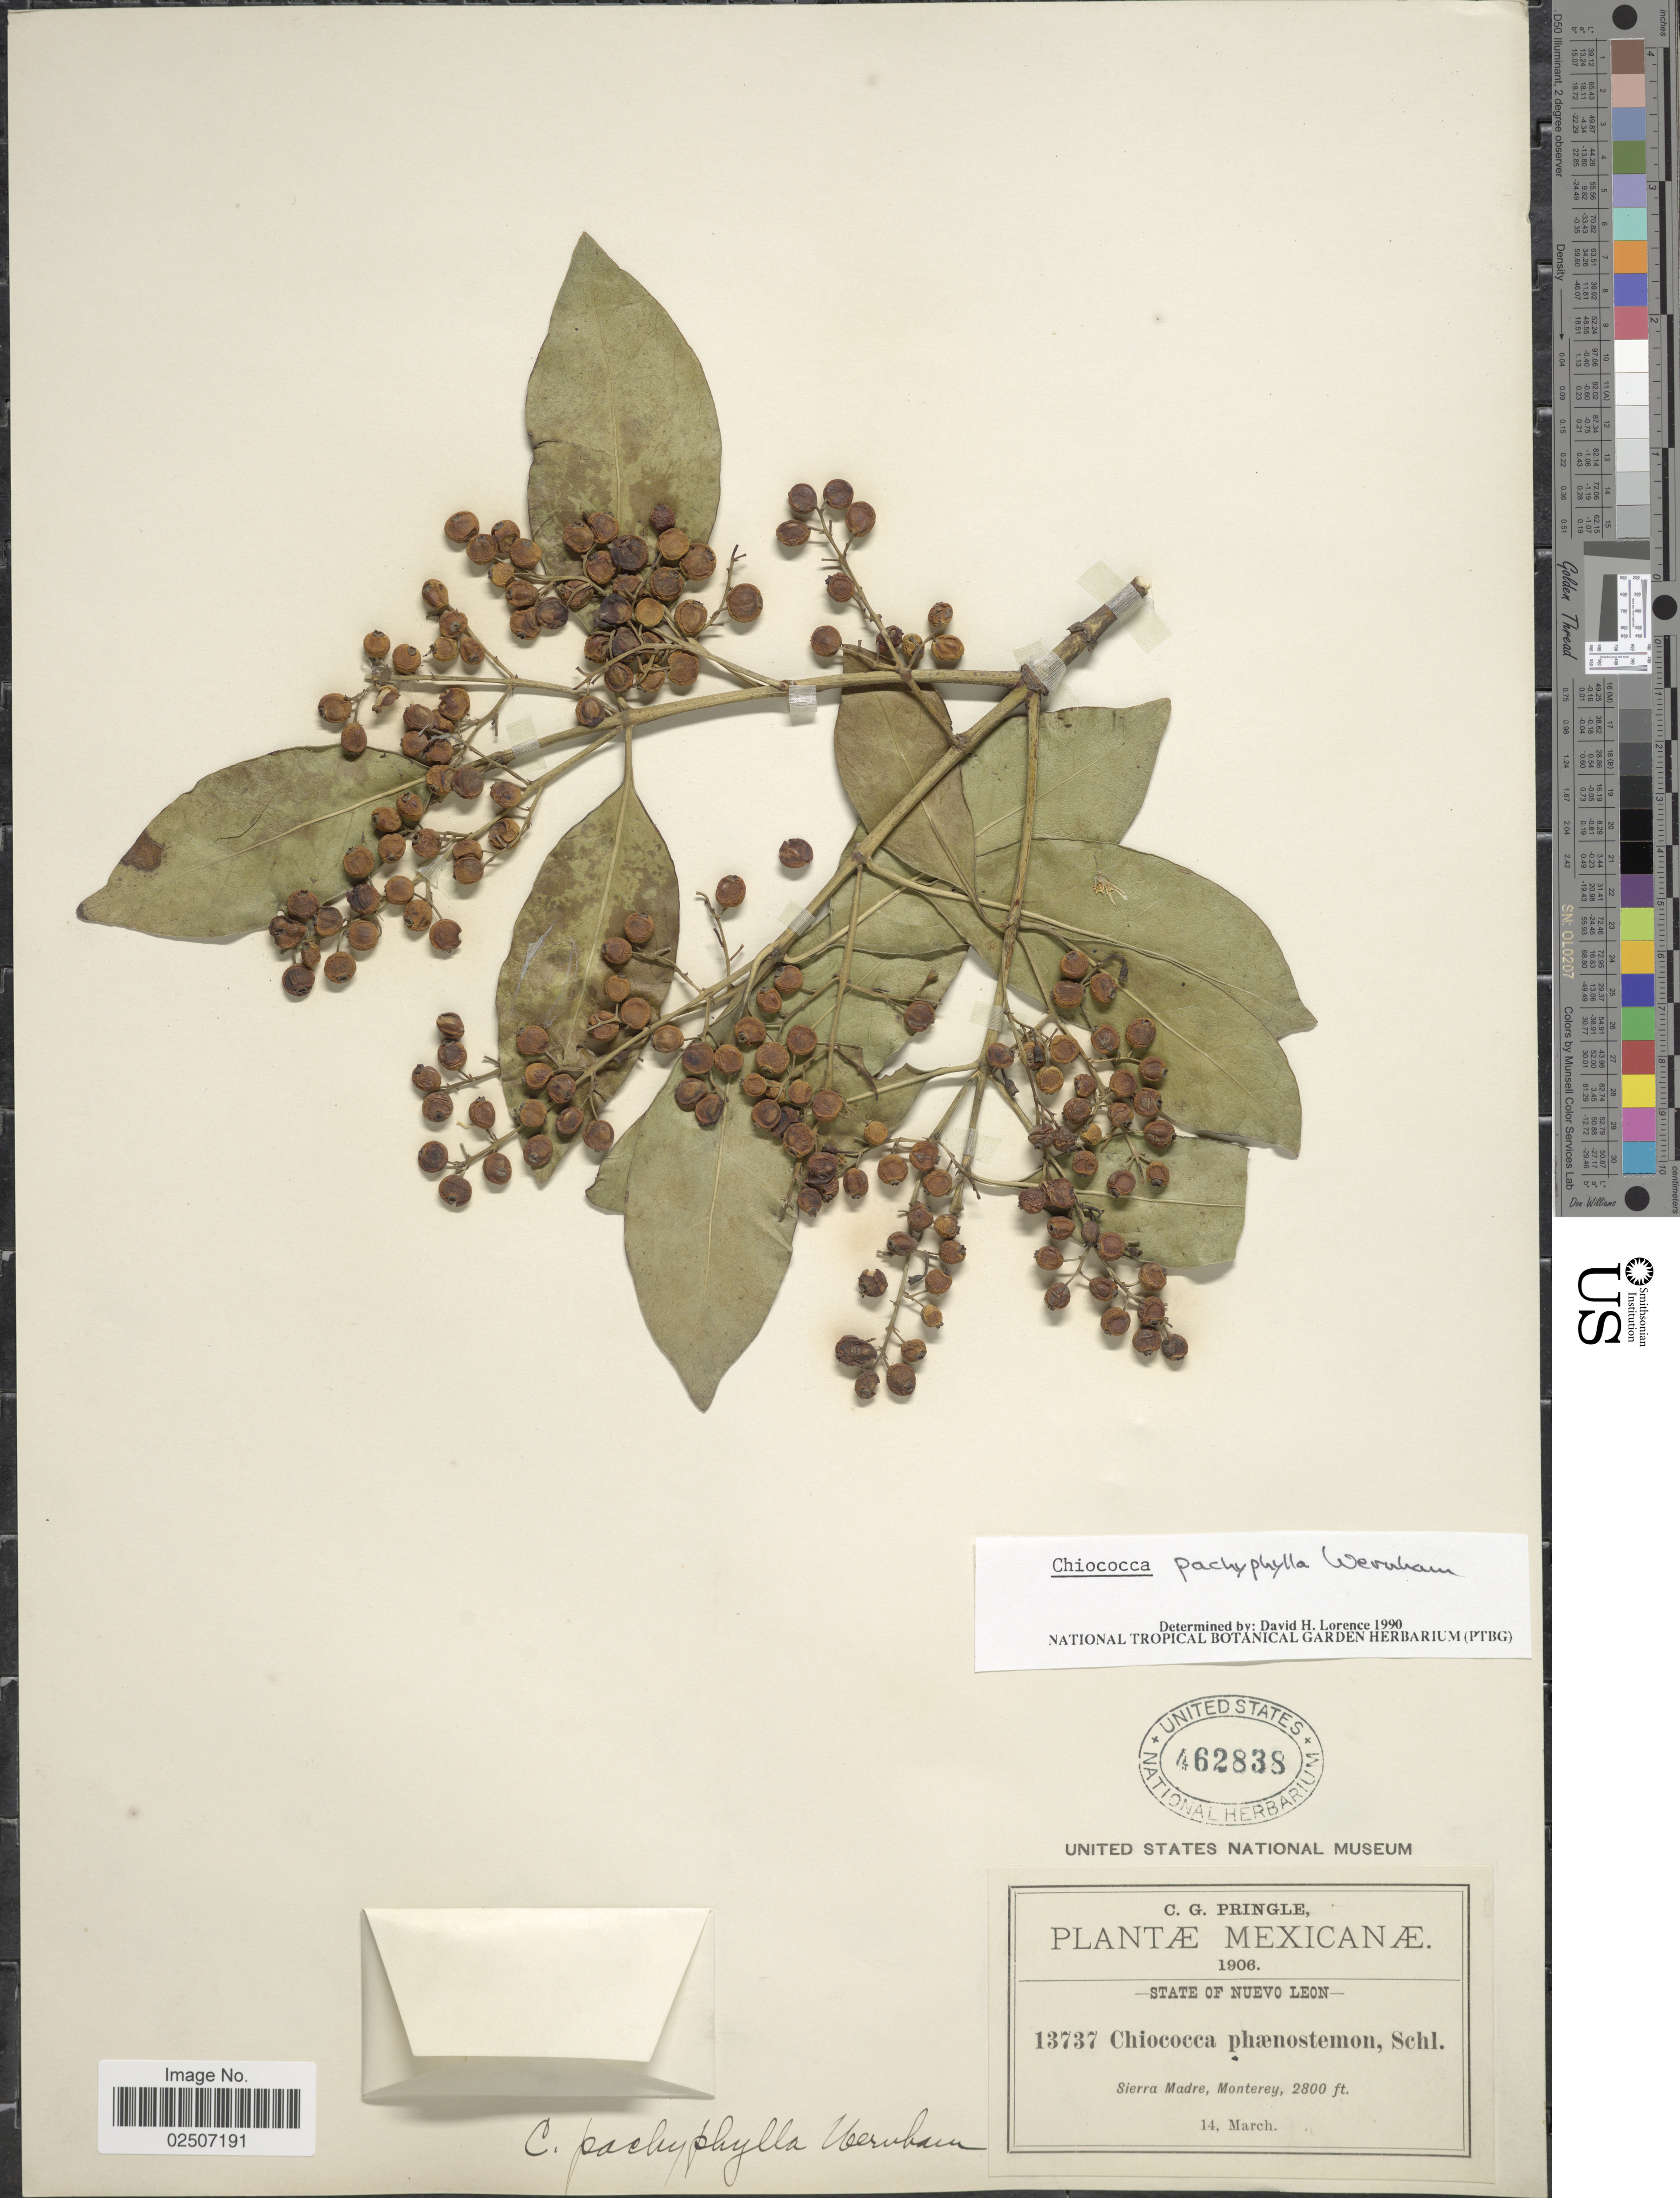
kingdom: Plantae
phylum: Tracheophyta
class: Magnoliopsida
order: Gentianales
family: Rubiaceae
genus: Chiococca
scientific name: Chiococca pachyphylla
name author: Wernham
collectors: C. G. Pringle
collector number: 13737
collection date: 1906-03-14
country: Mexico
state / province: Nuevo León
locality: Sierra Madre, Monterey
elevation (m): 853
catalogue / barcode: US 462838